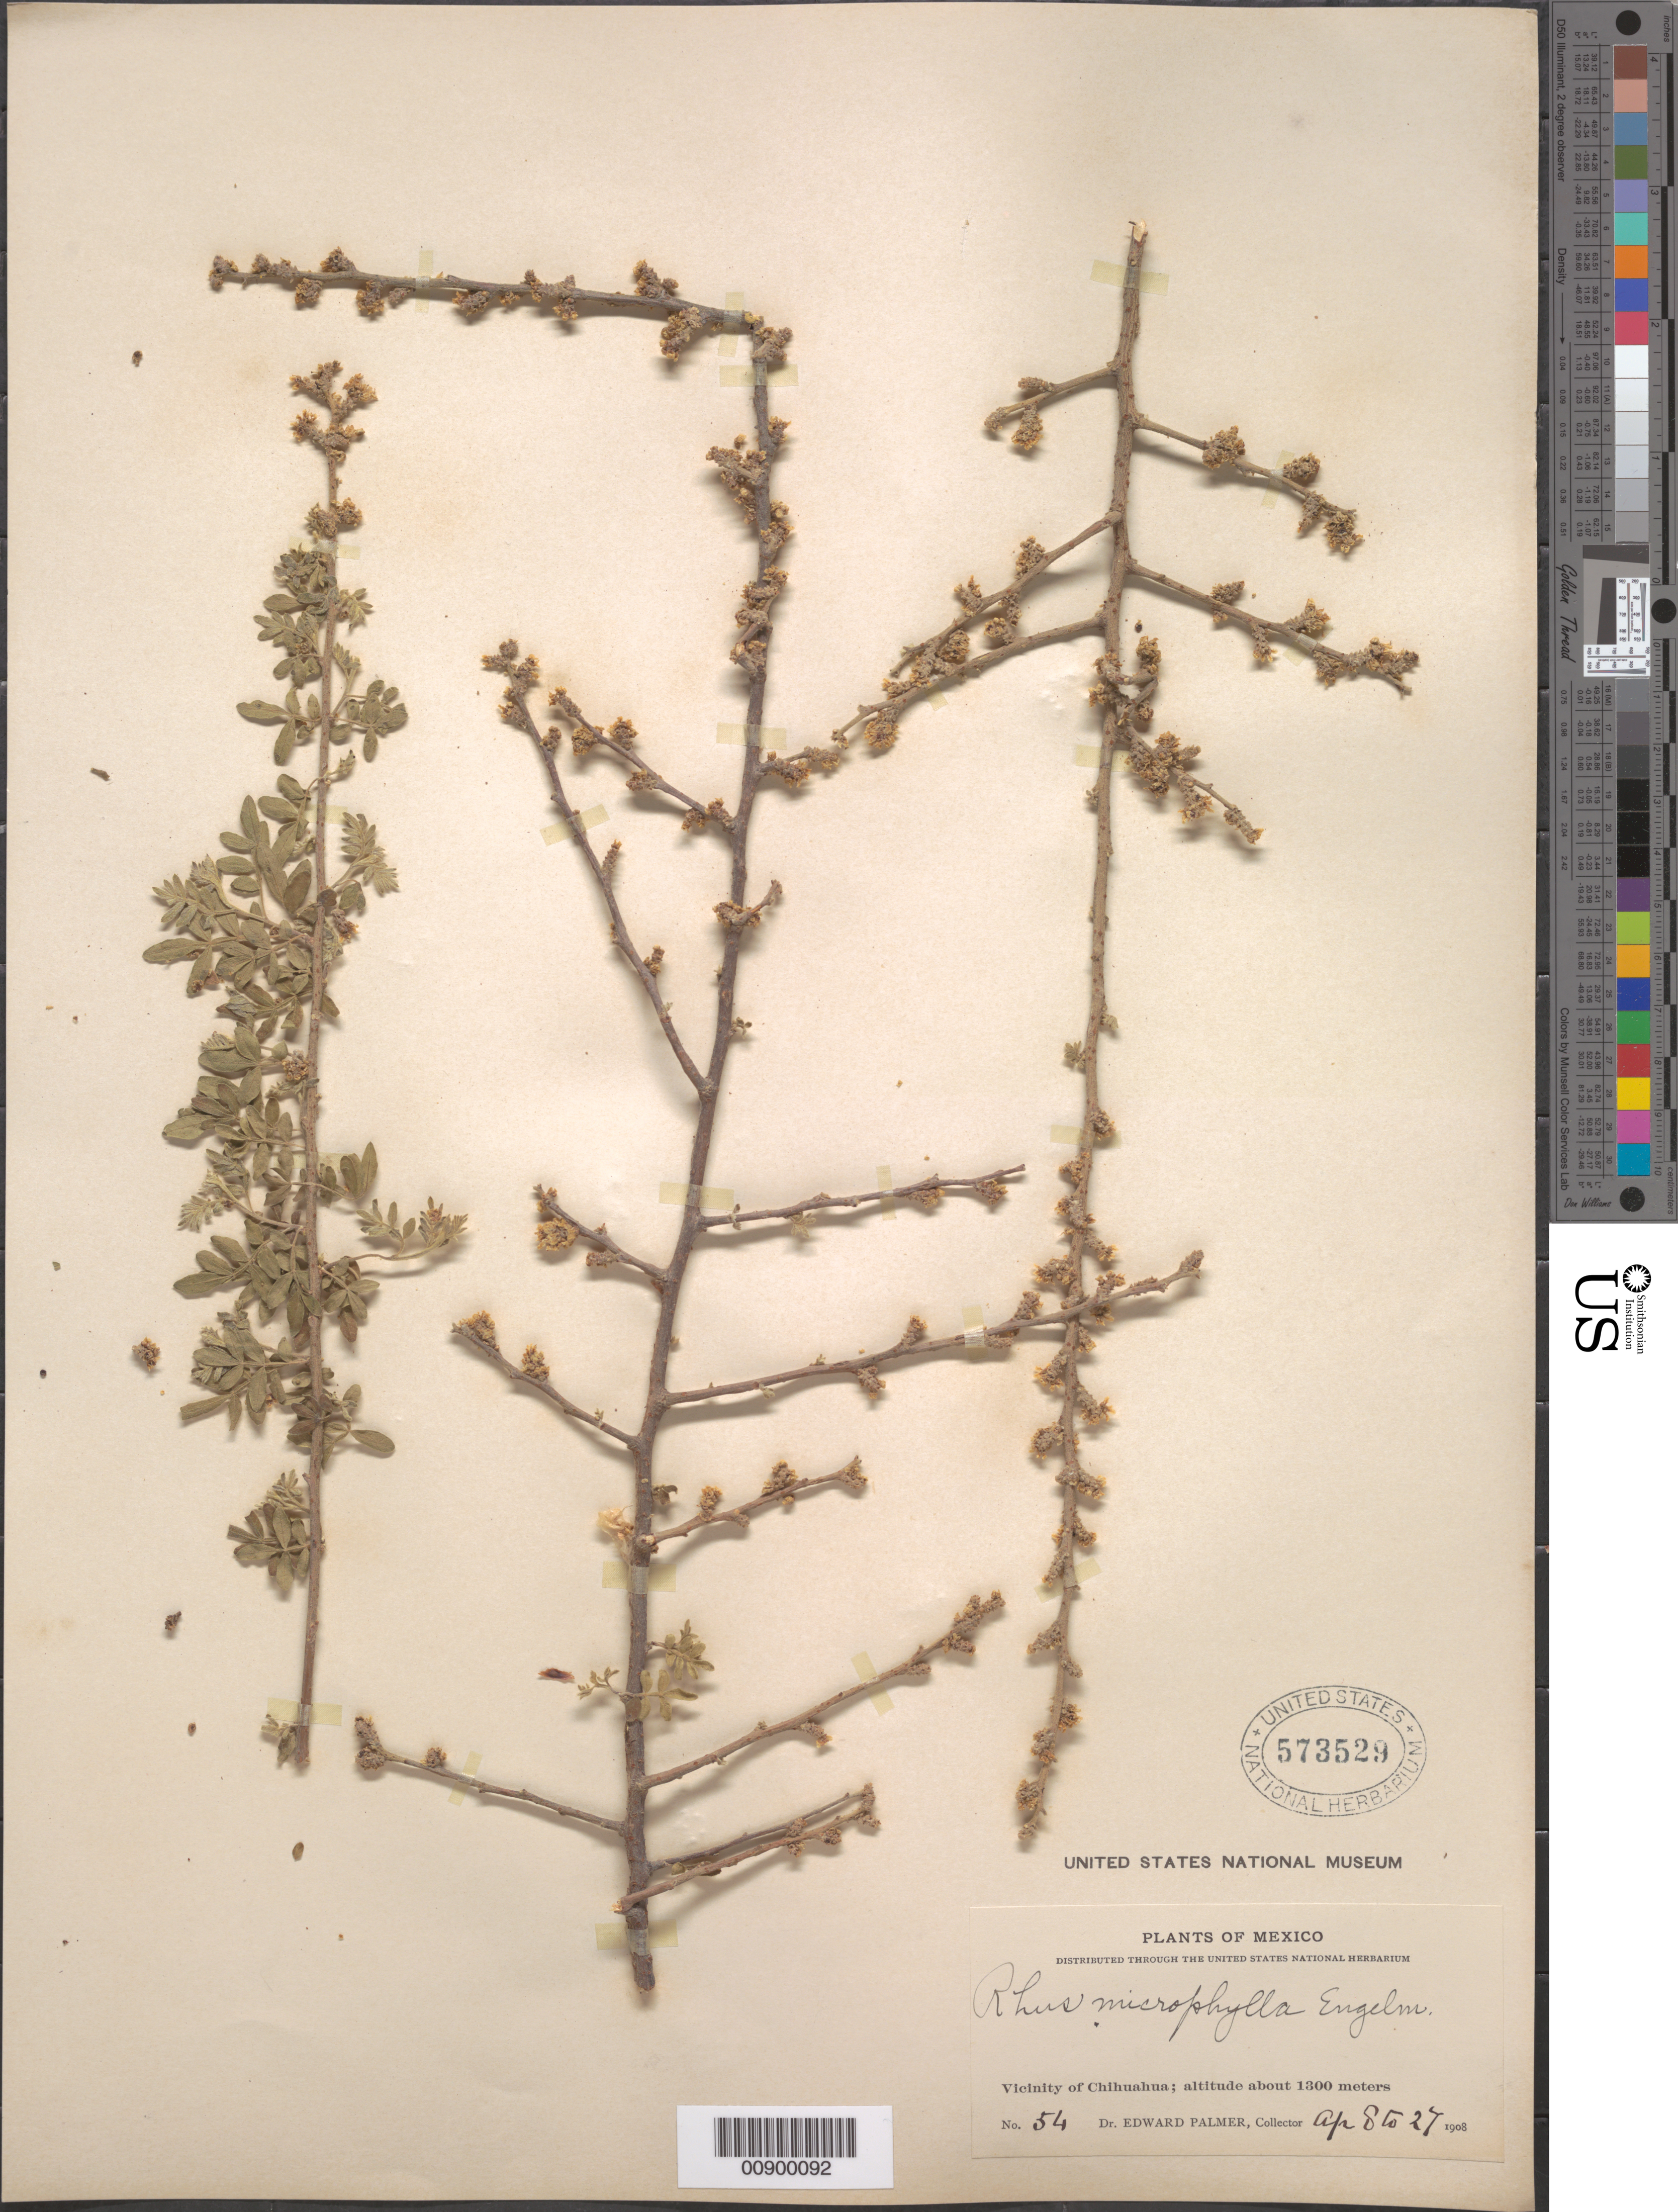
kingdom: Plantae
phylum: Tracheophyta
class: Magnoliopsida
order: Sapindales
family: Anacardiaceae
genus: Rhus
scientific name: Rhus microphylla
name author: Engelm.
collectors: E. Palmer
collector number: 54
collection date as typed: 08 Apr 1908 to 27 Apr 1908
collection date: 1908-04-08/1908-04-27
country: Mexico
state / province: Chihuahua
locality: Vicinity of Chihuahua.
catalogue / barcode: US 573529